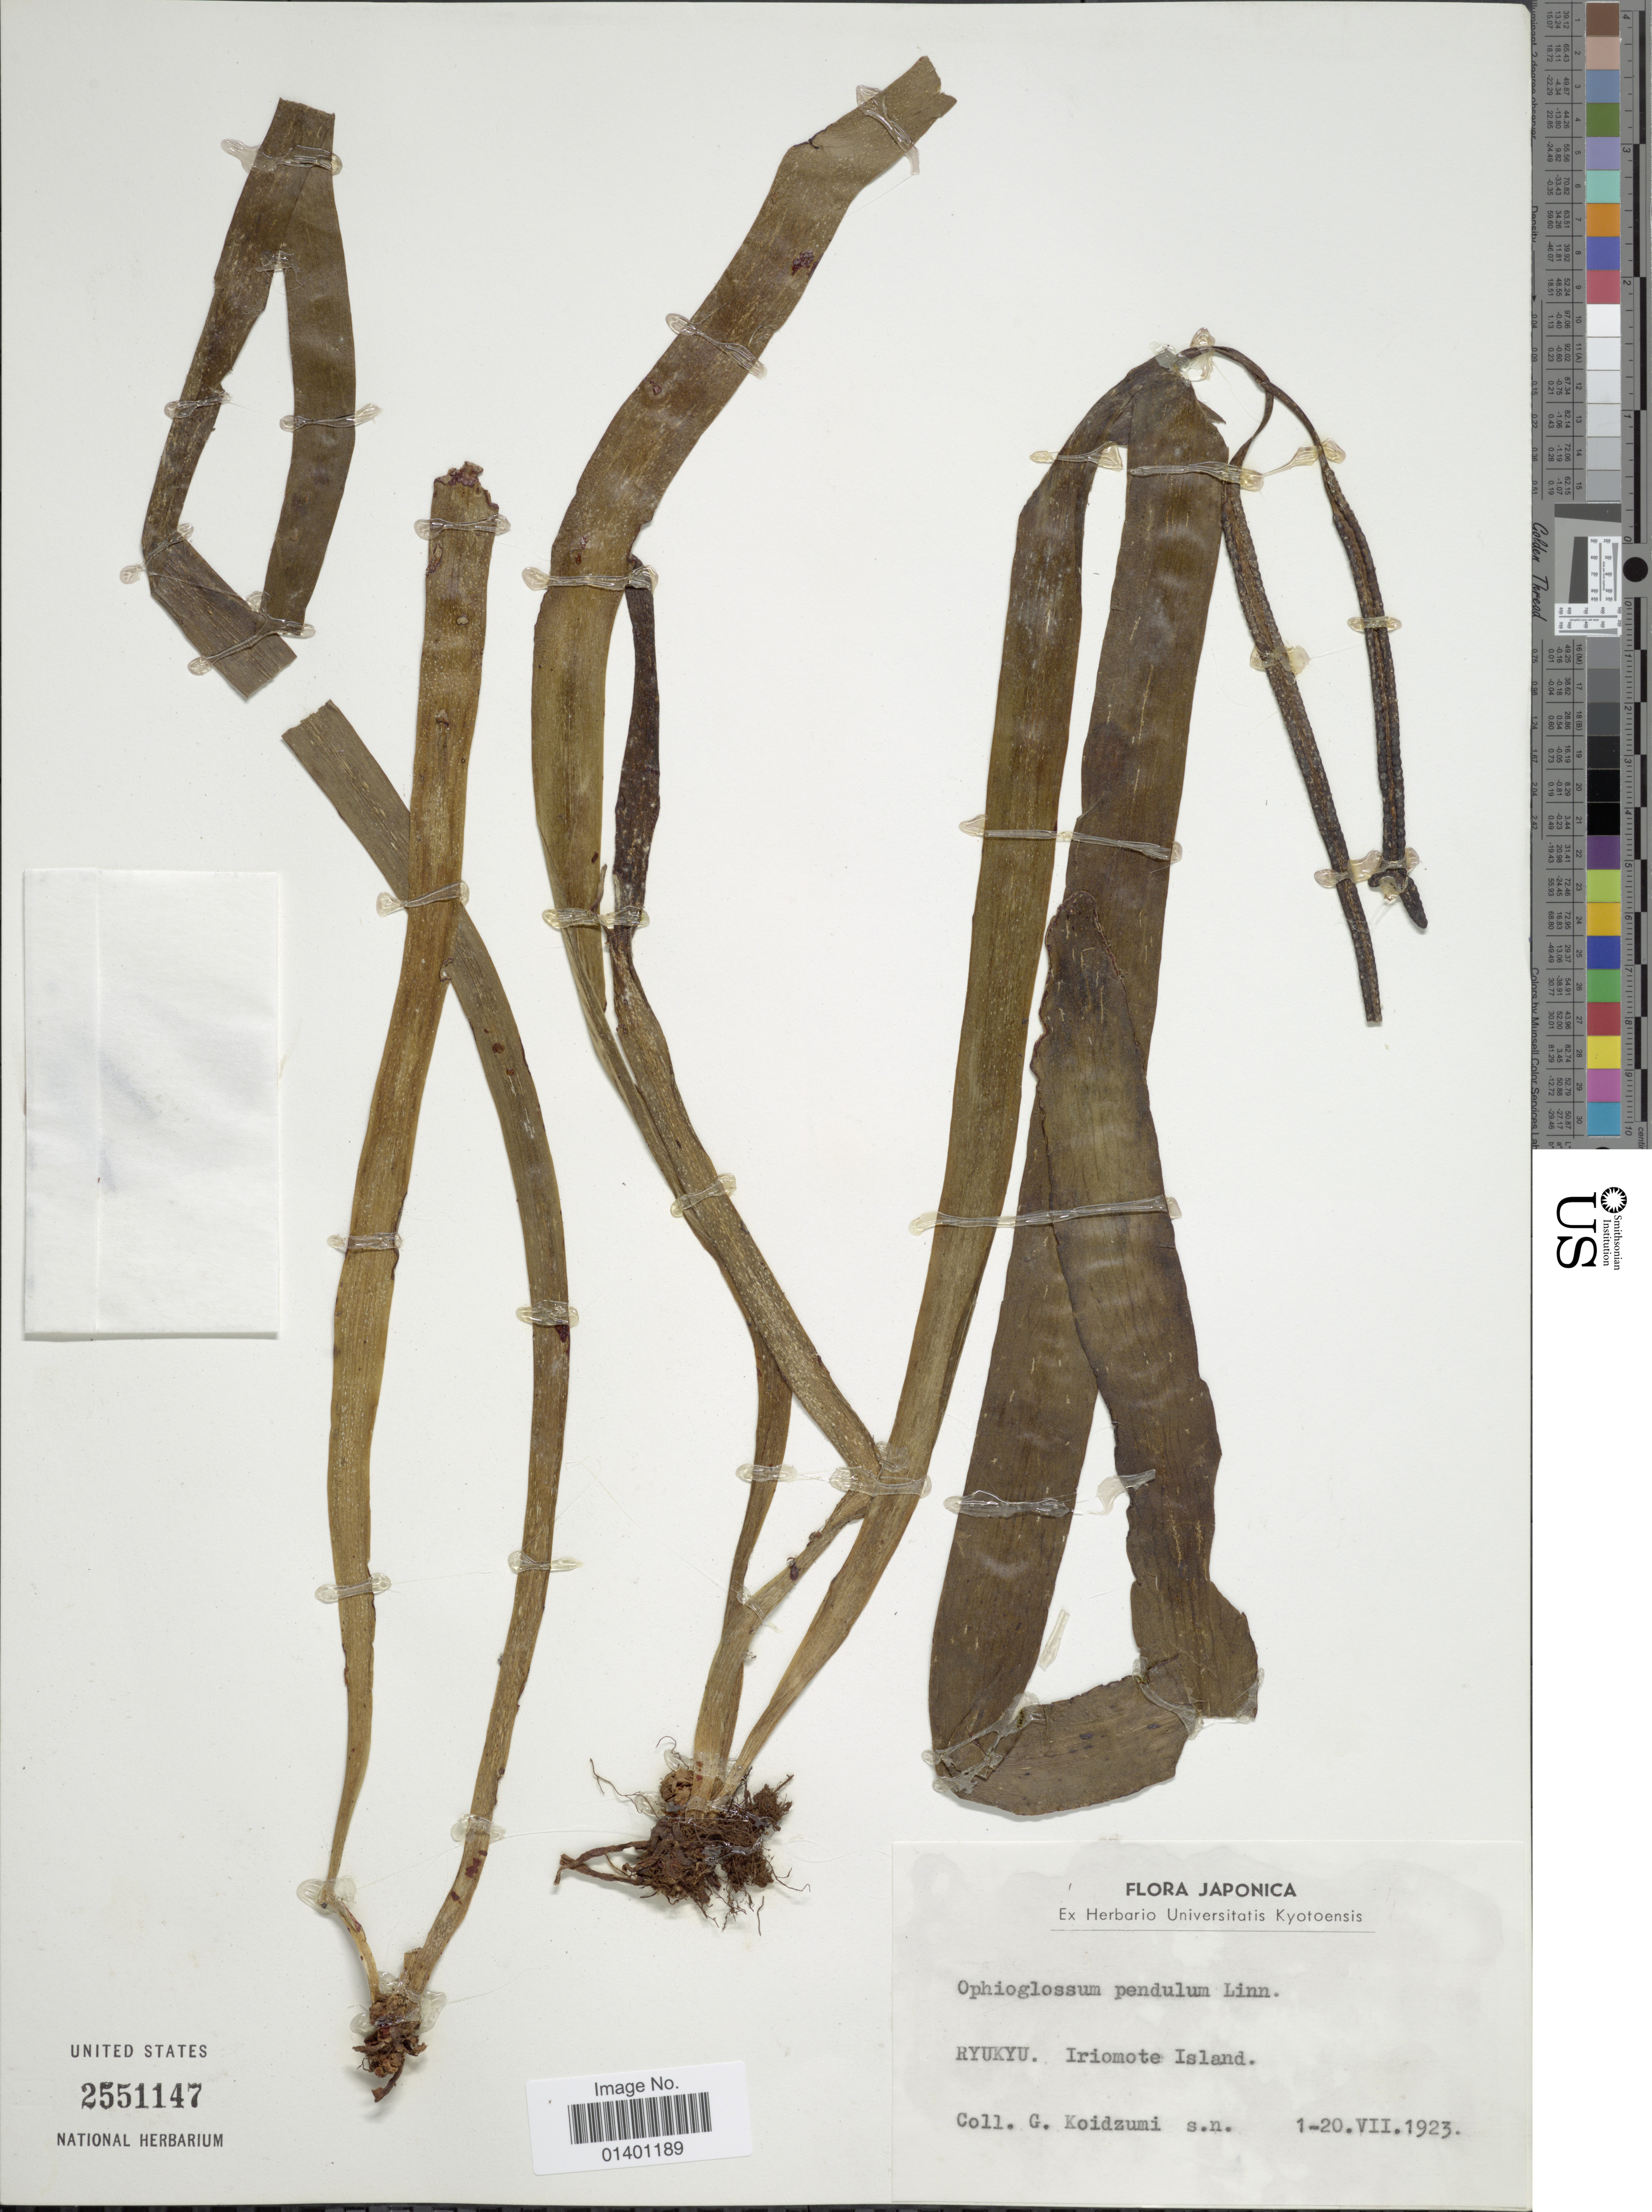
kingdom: Plantae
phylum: Tracheophyta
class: Polypodiopsida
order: Ophioglossales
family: Ophioglossaceae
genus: Ophioglossum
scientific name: Ophioglossum pendulum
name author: L.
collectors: G. Koidzumi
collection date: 1923-07-01/1923-07-20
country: Japan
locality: Ryukyu, Iriomote island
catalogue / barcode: US 2551147